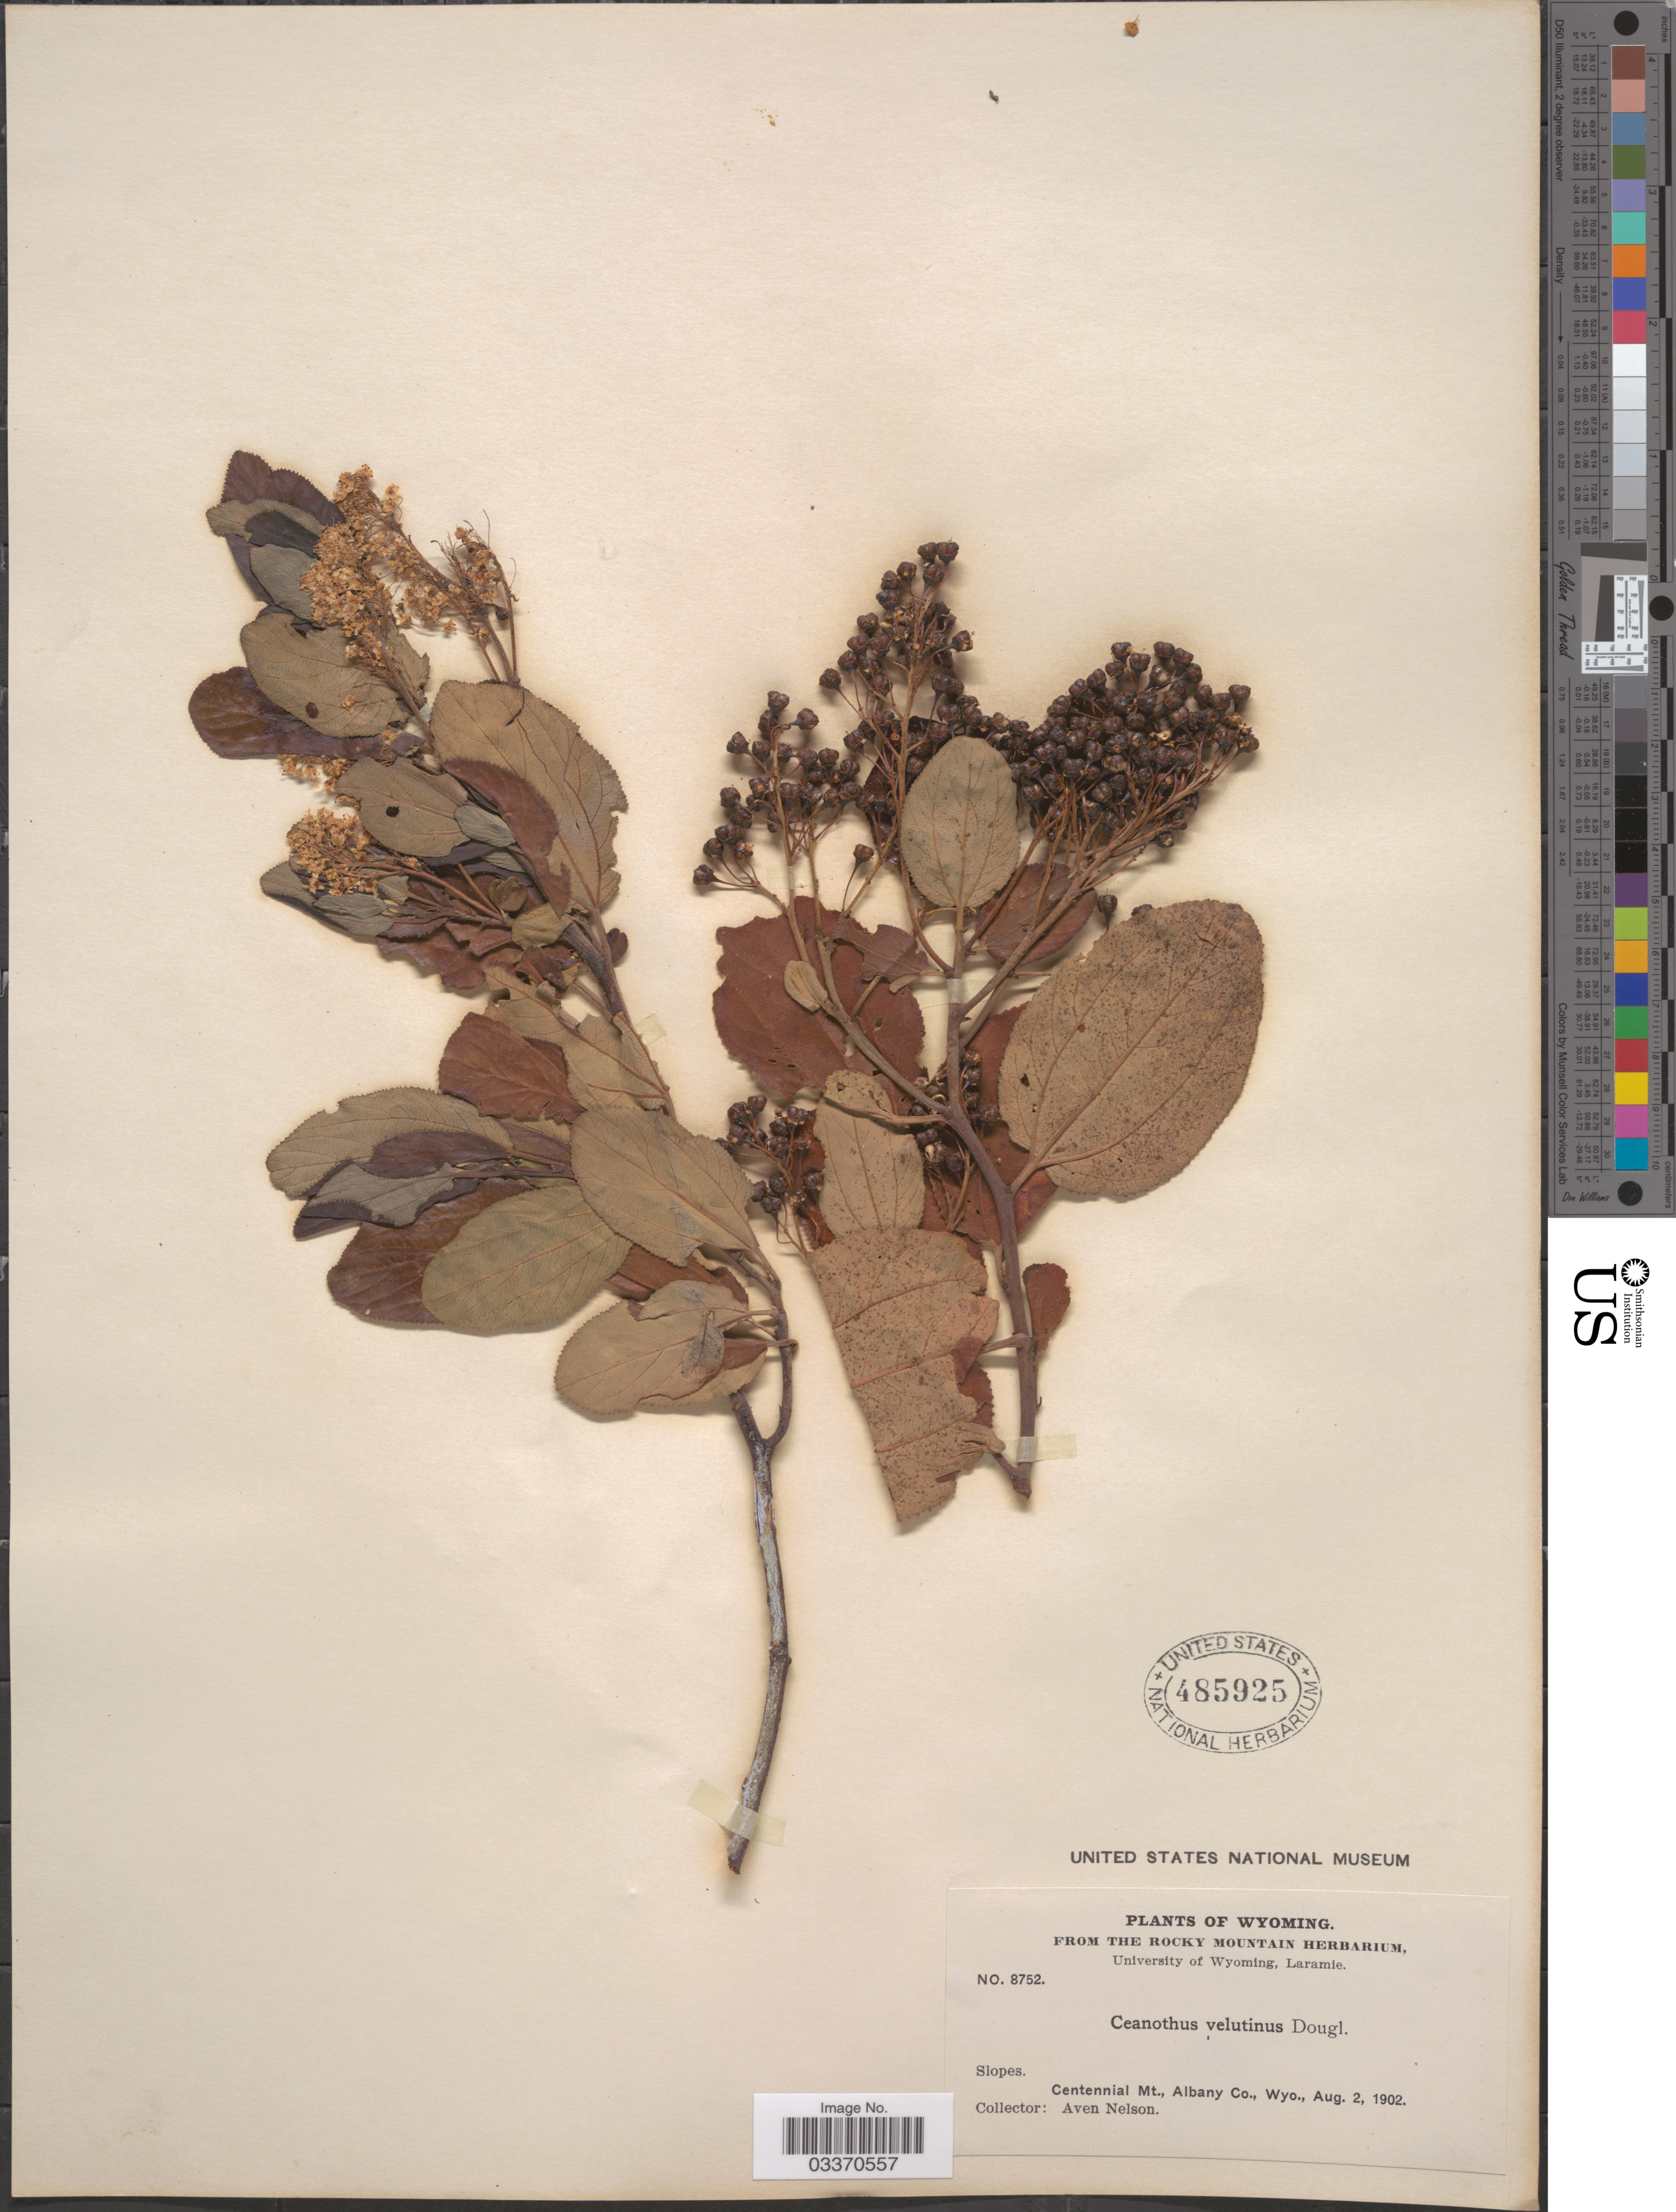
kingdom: Plantae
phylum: Tracheophyta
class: Magnoliopsida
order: Rosales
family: Rhamnaceae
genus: Ceanothus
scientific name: Ceanothus velutinus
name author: Douglas ex Hook.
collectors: A. Nelson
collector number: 8752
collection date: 1902-08-02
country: United States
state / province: Wyoming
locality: Centennial Mt., Albany Co.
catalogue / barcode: US 485925